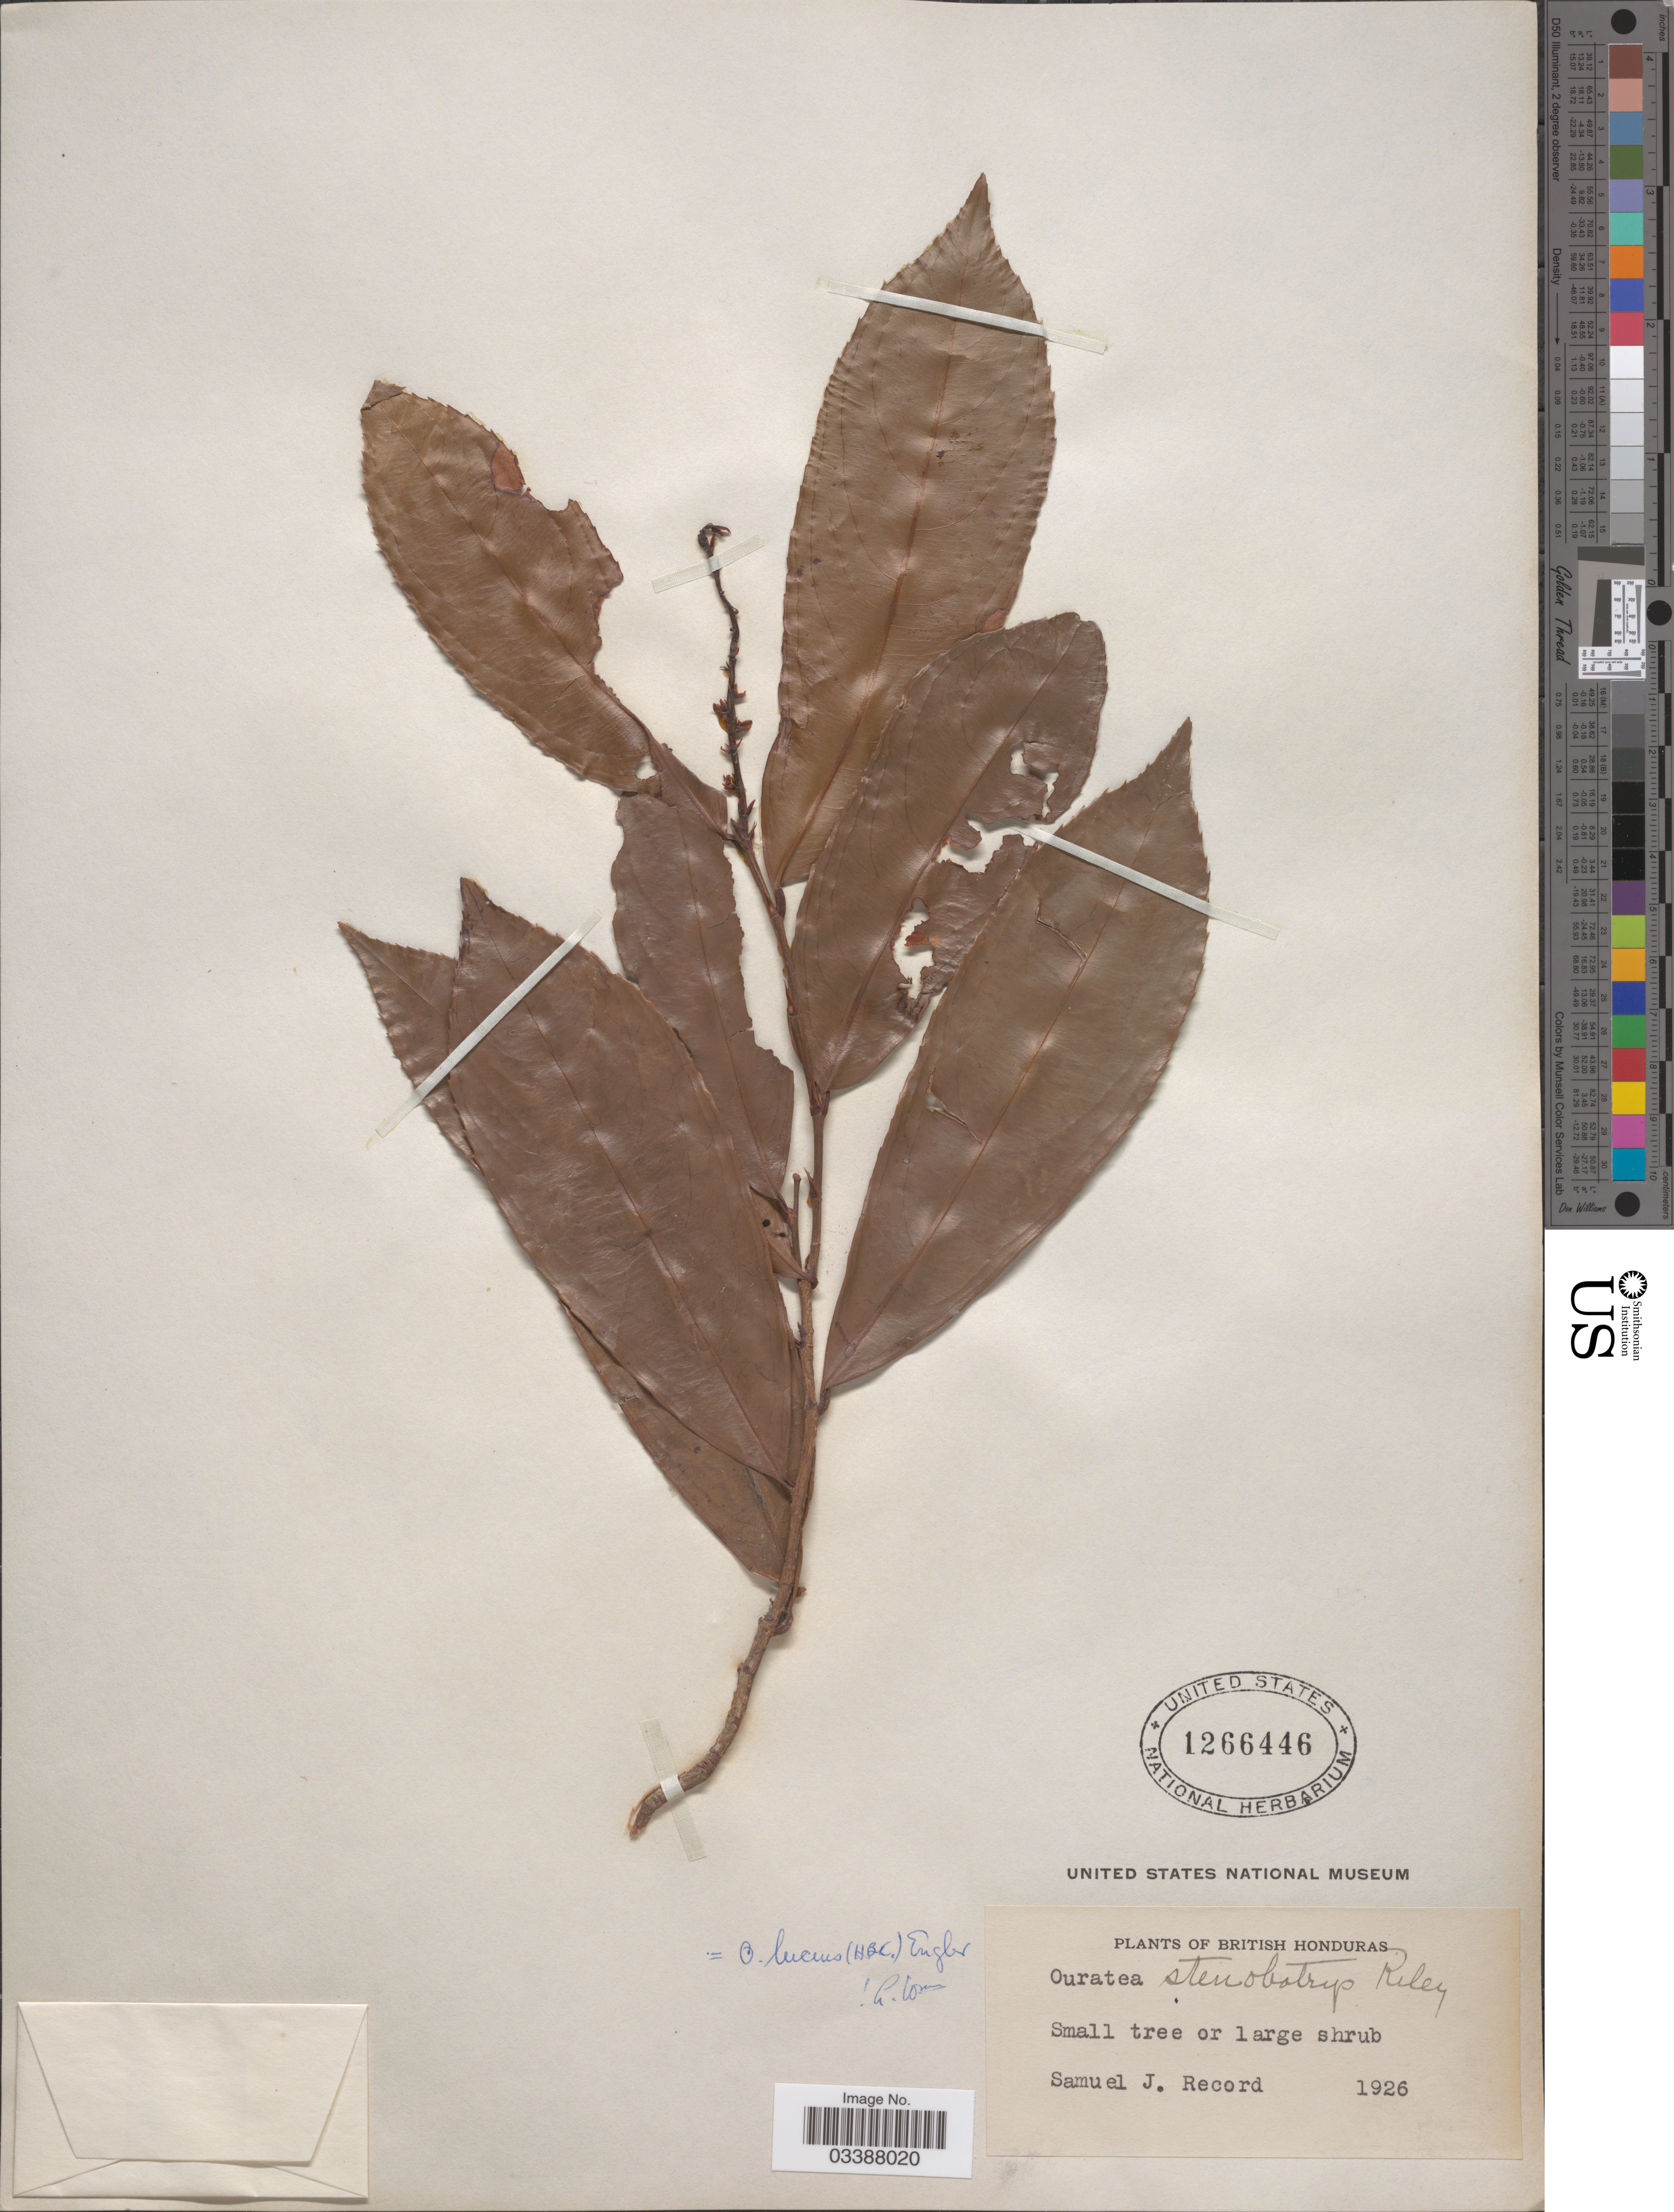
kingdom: Plantae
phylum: Tracheophyta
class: Magnoliopsida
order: Malpighiales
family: Ochnaceae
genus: Ouratea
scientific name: Ouratea lucens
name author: (Kunth) Engl.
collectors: S. J. Record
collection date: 1926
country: Belize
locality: British Honduras.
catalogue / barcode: US 1266446